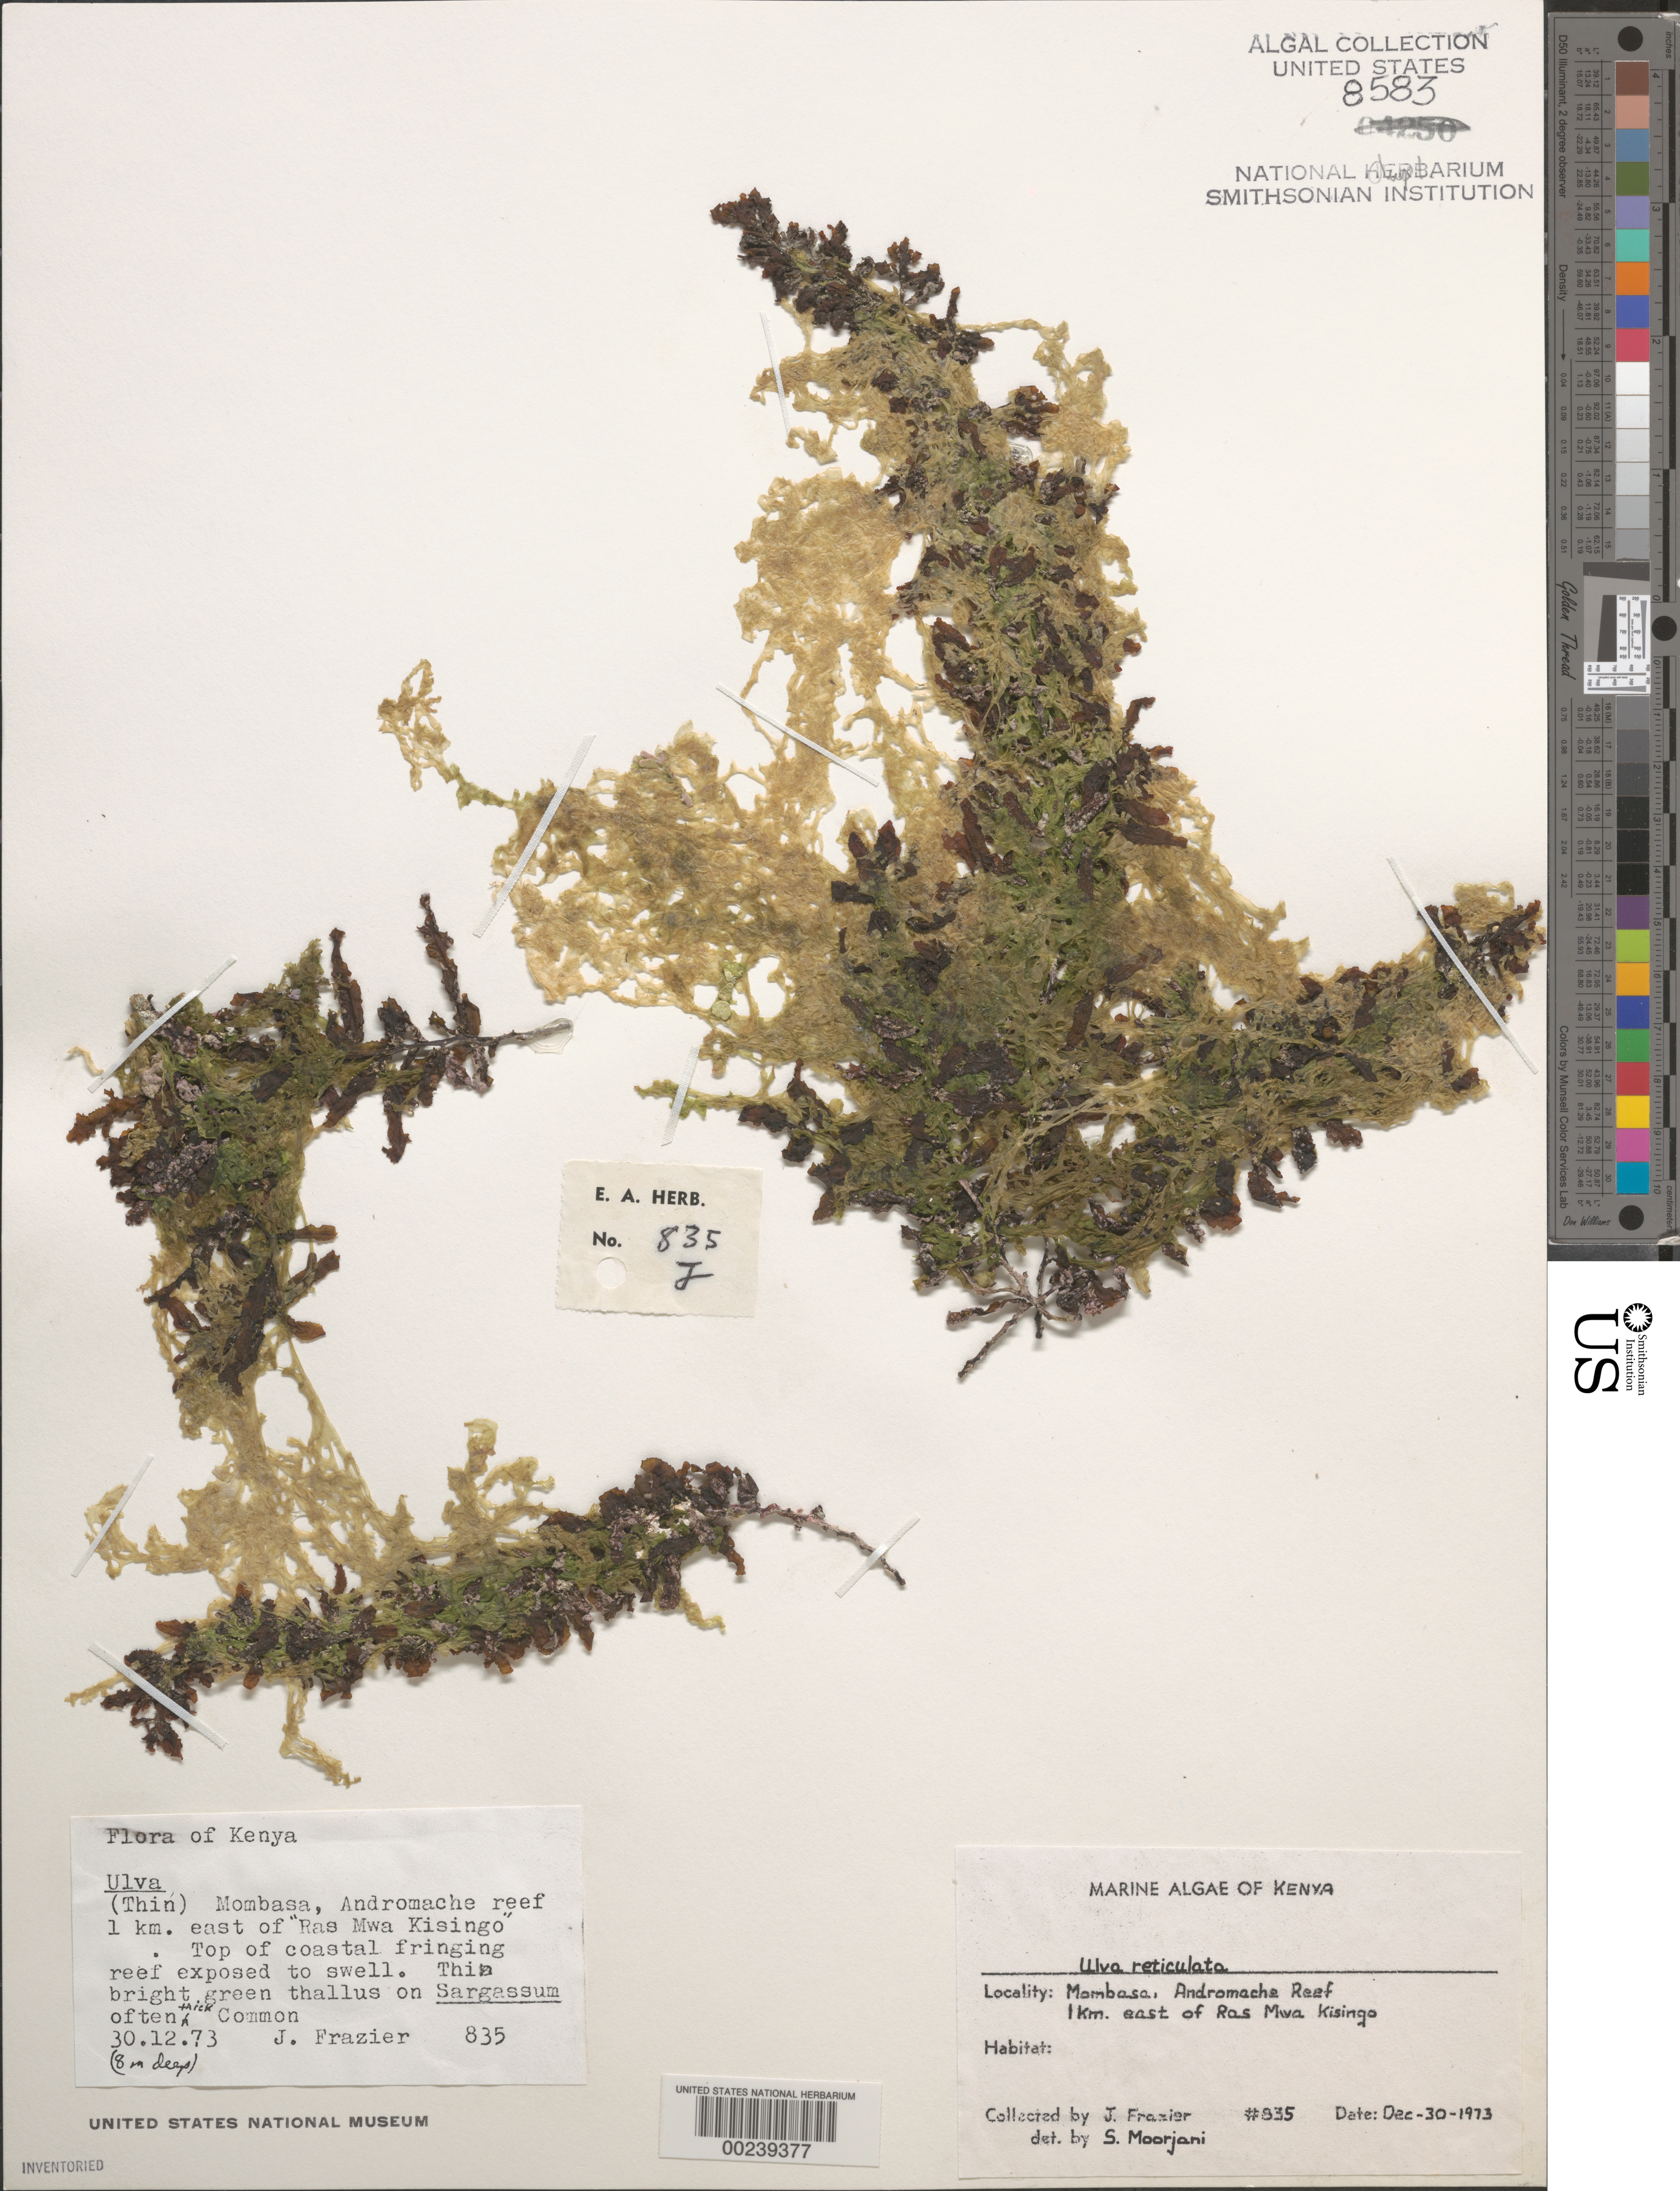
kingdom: Plantae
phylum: Chlorophyta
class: Ulvophyceae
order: Ulvales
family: Ulvaceae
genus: Ulva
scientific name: Ulva reticulata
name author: Forssk.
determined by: Moorjani, S.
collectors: J. Frazier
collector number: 835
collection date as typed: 30 Dec 1973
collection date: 1973-12-30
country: Kenya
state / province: Mombasa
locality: Mombasa, Andromache Reef, 1 km east of Ras Mwa Kisingo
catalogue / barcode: US 8583